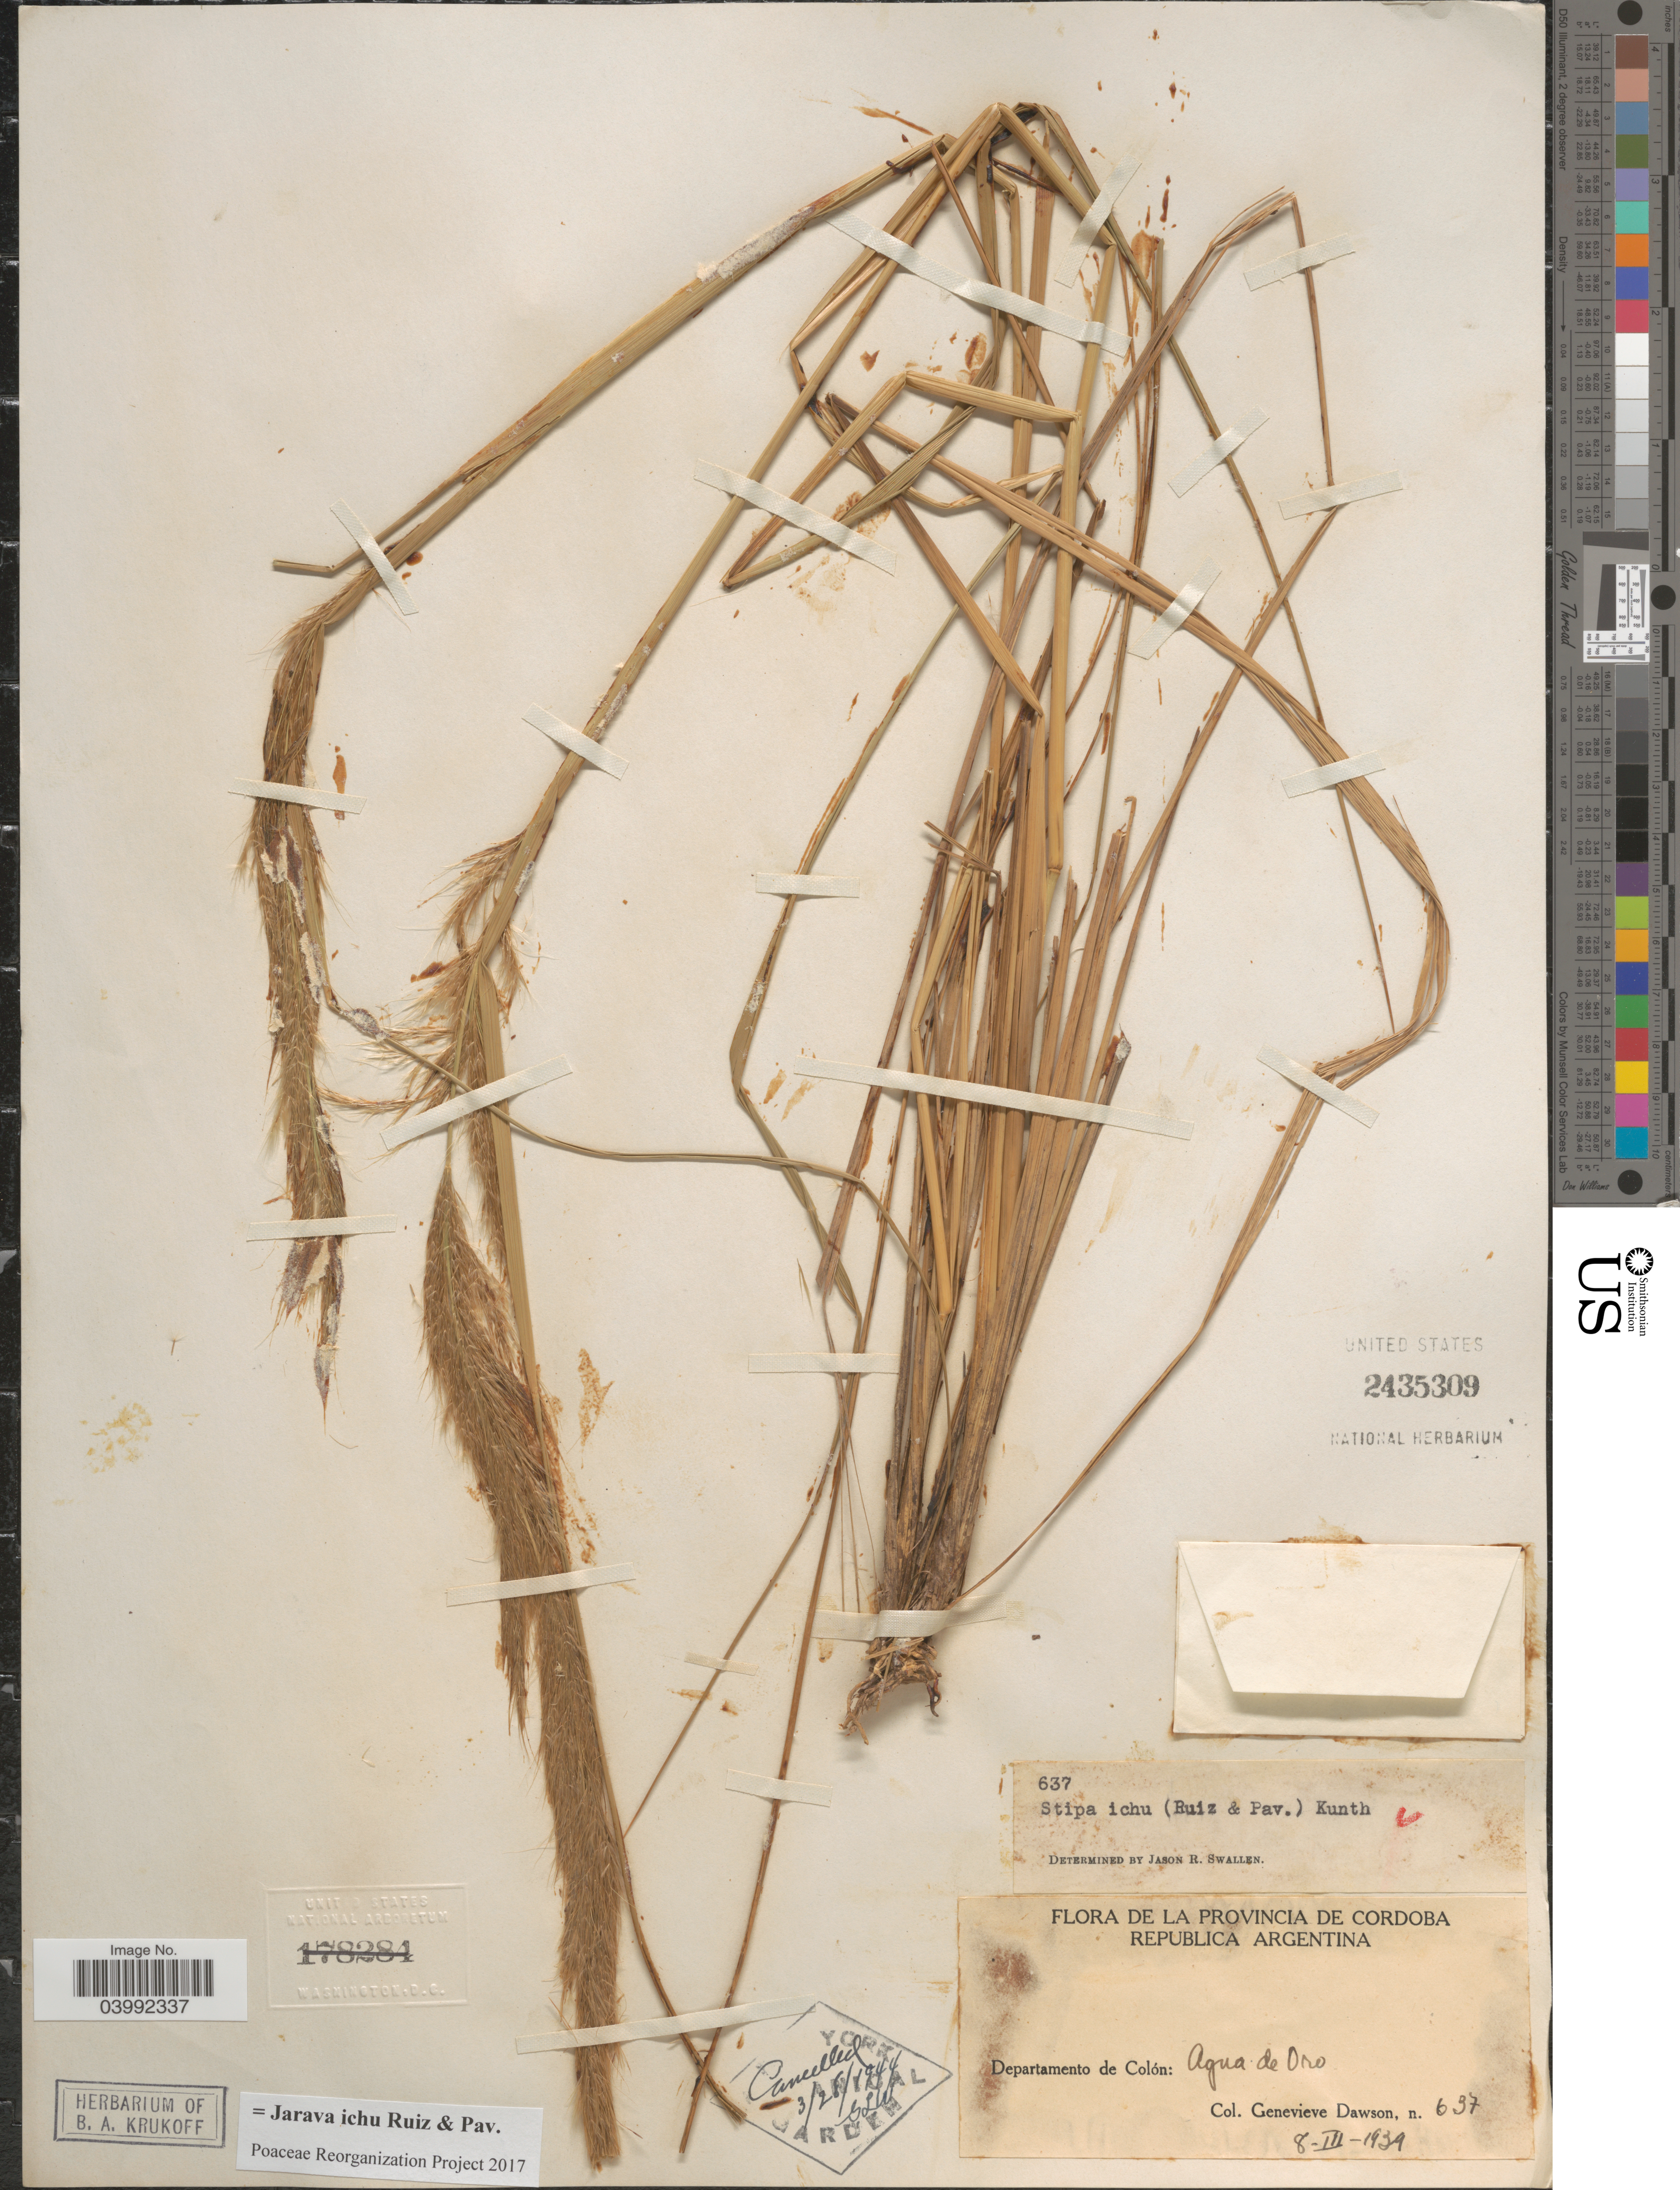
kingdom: Plantae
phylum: Tracheophyta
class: Liliopsida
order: Poales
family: Poaceae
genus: Jarava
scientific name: Jarava ichu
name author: Ruiz & Pav.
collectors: G. Dawson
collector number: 637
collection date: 1939-03-08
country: Argentina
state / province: Cordoba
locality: Departamento de Colón: Agua de Oro.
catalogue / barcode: US 2435309